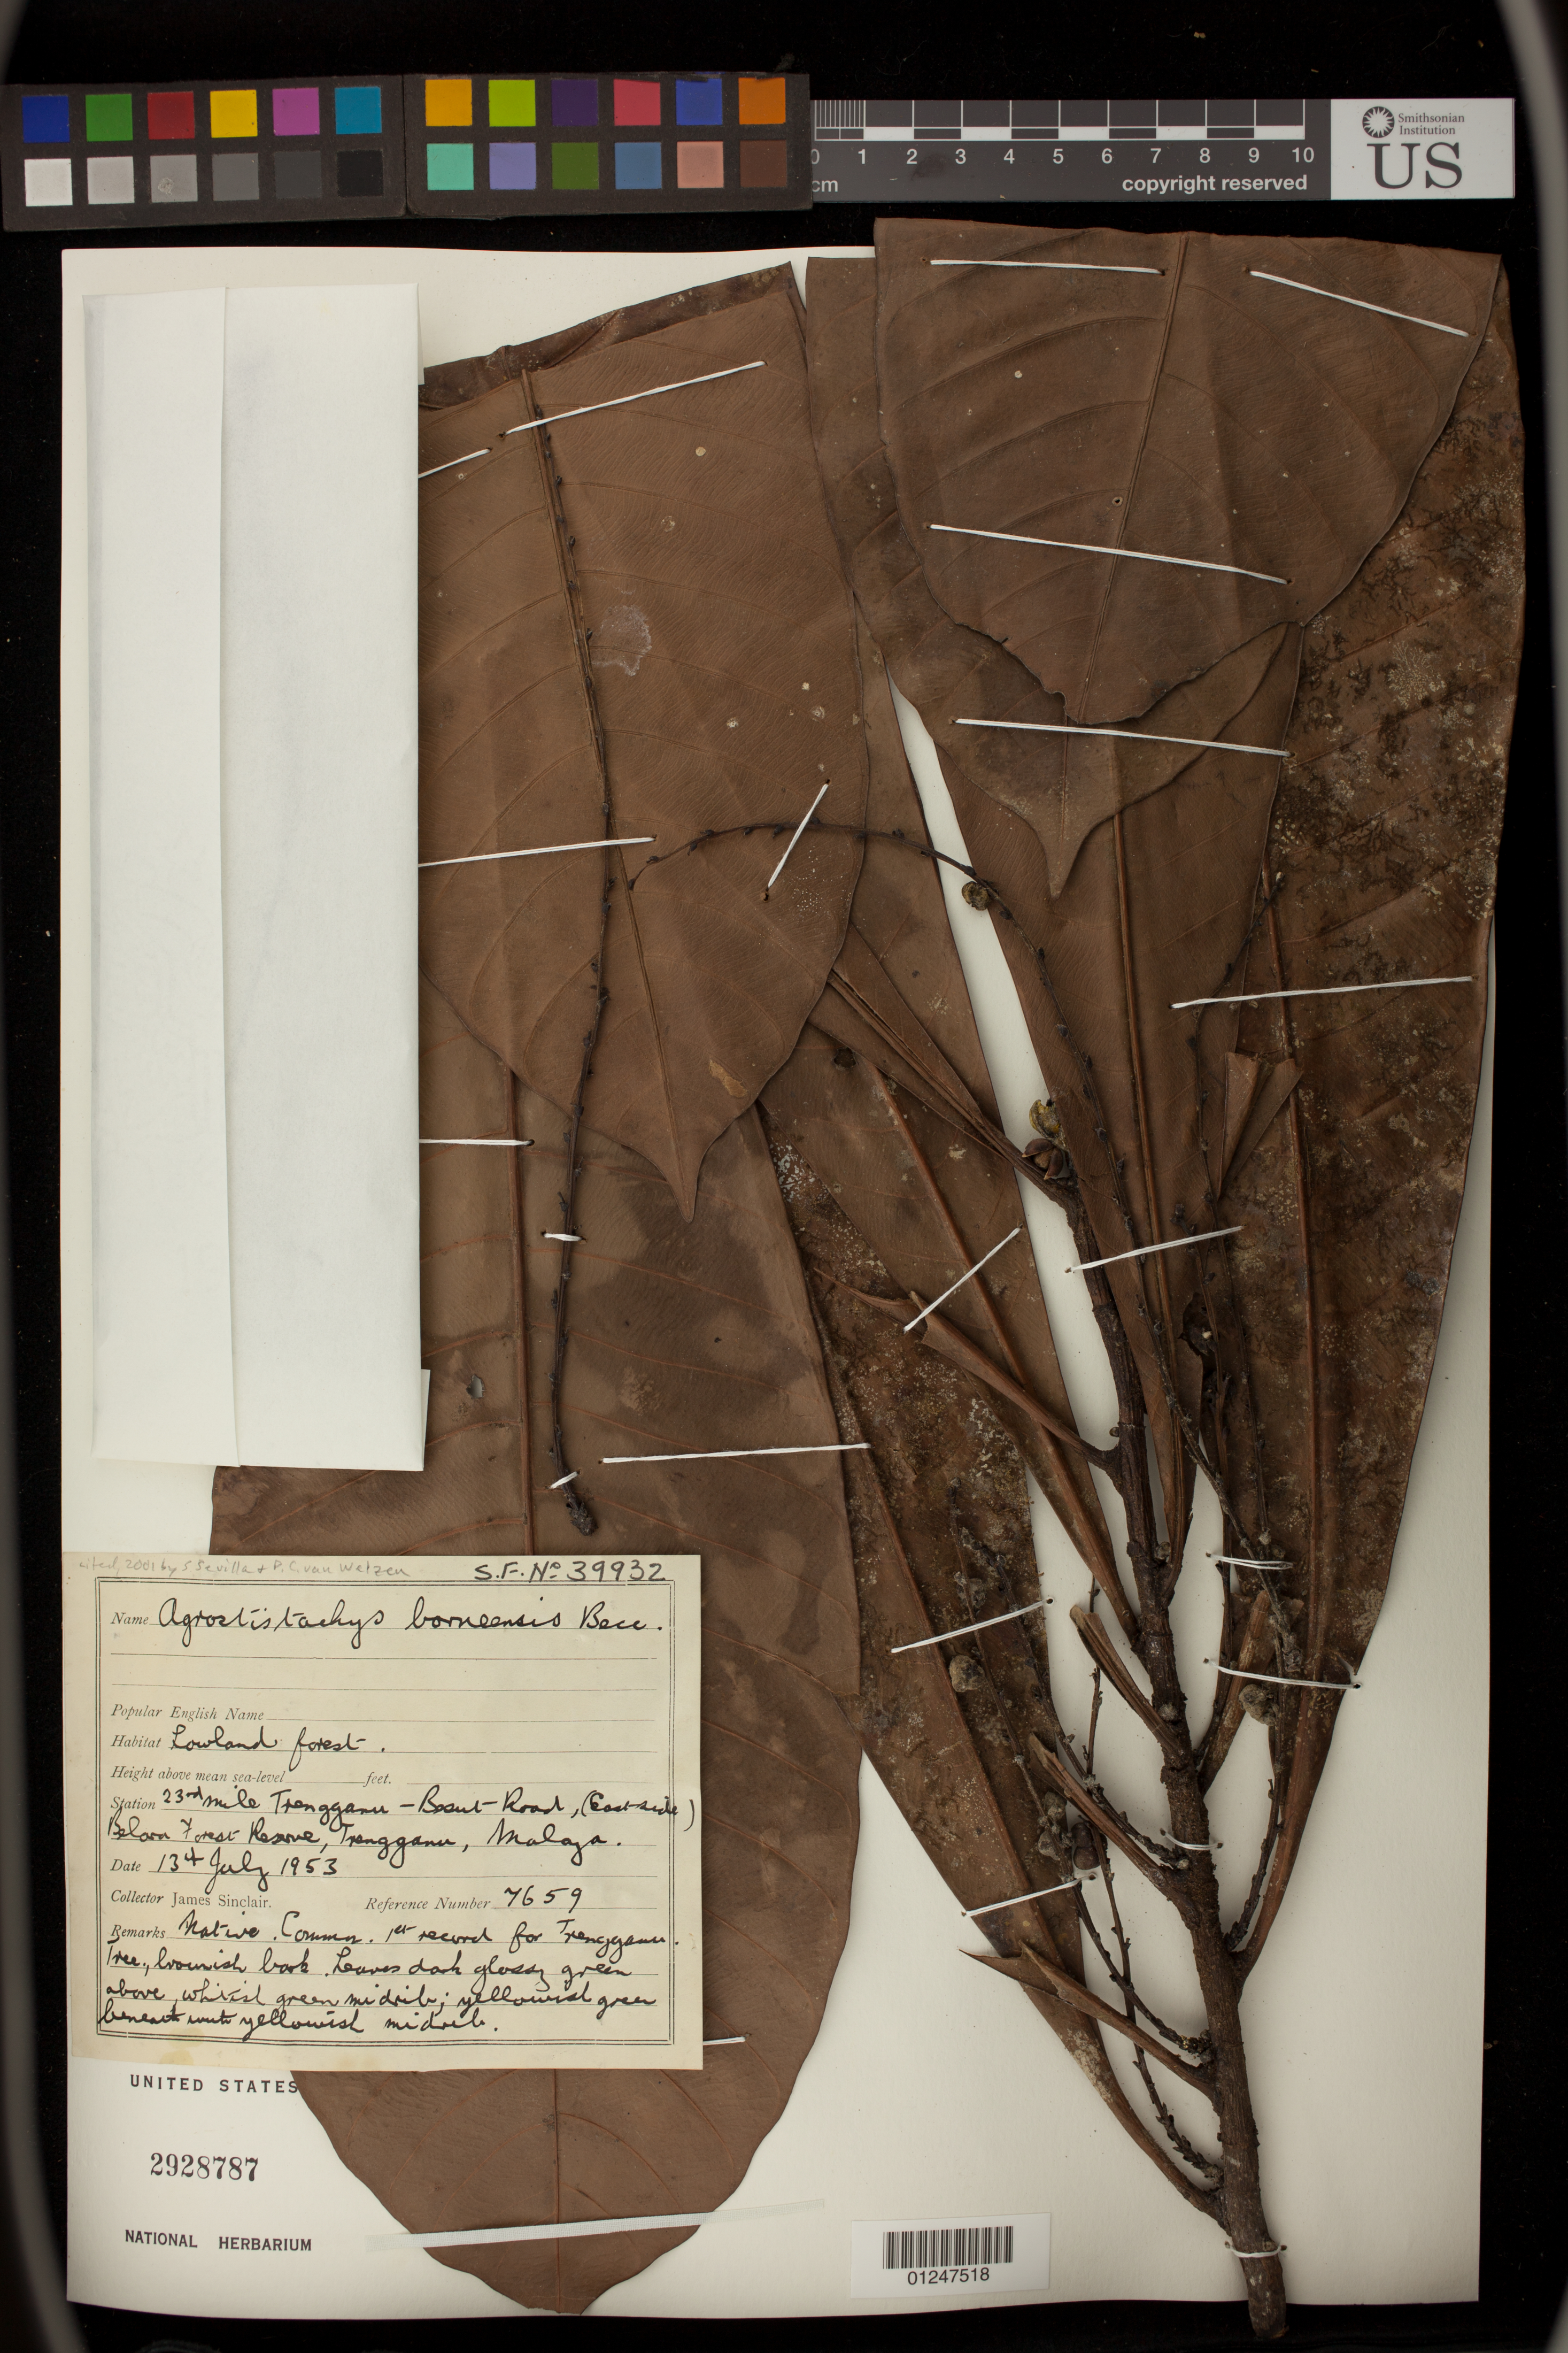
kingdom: Plantae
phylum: Tracheophyta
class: Magnoliopsida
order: Malpighiales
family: Euphorbiaceae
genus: Agrostistachys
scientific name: Agrostistachys borneensis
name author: Becc.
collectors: J. Sinclair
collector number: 7659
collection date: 1953-07-13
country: Malaysia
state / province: Terengganu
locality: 23rd mile Trengganu-Besut - Road, (East-side) Beluru Forest Reserve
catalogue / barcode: US 2928787